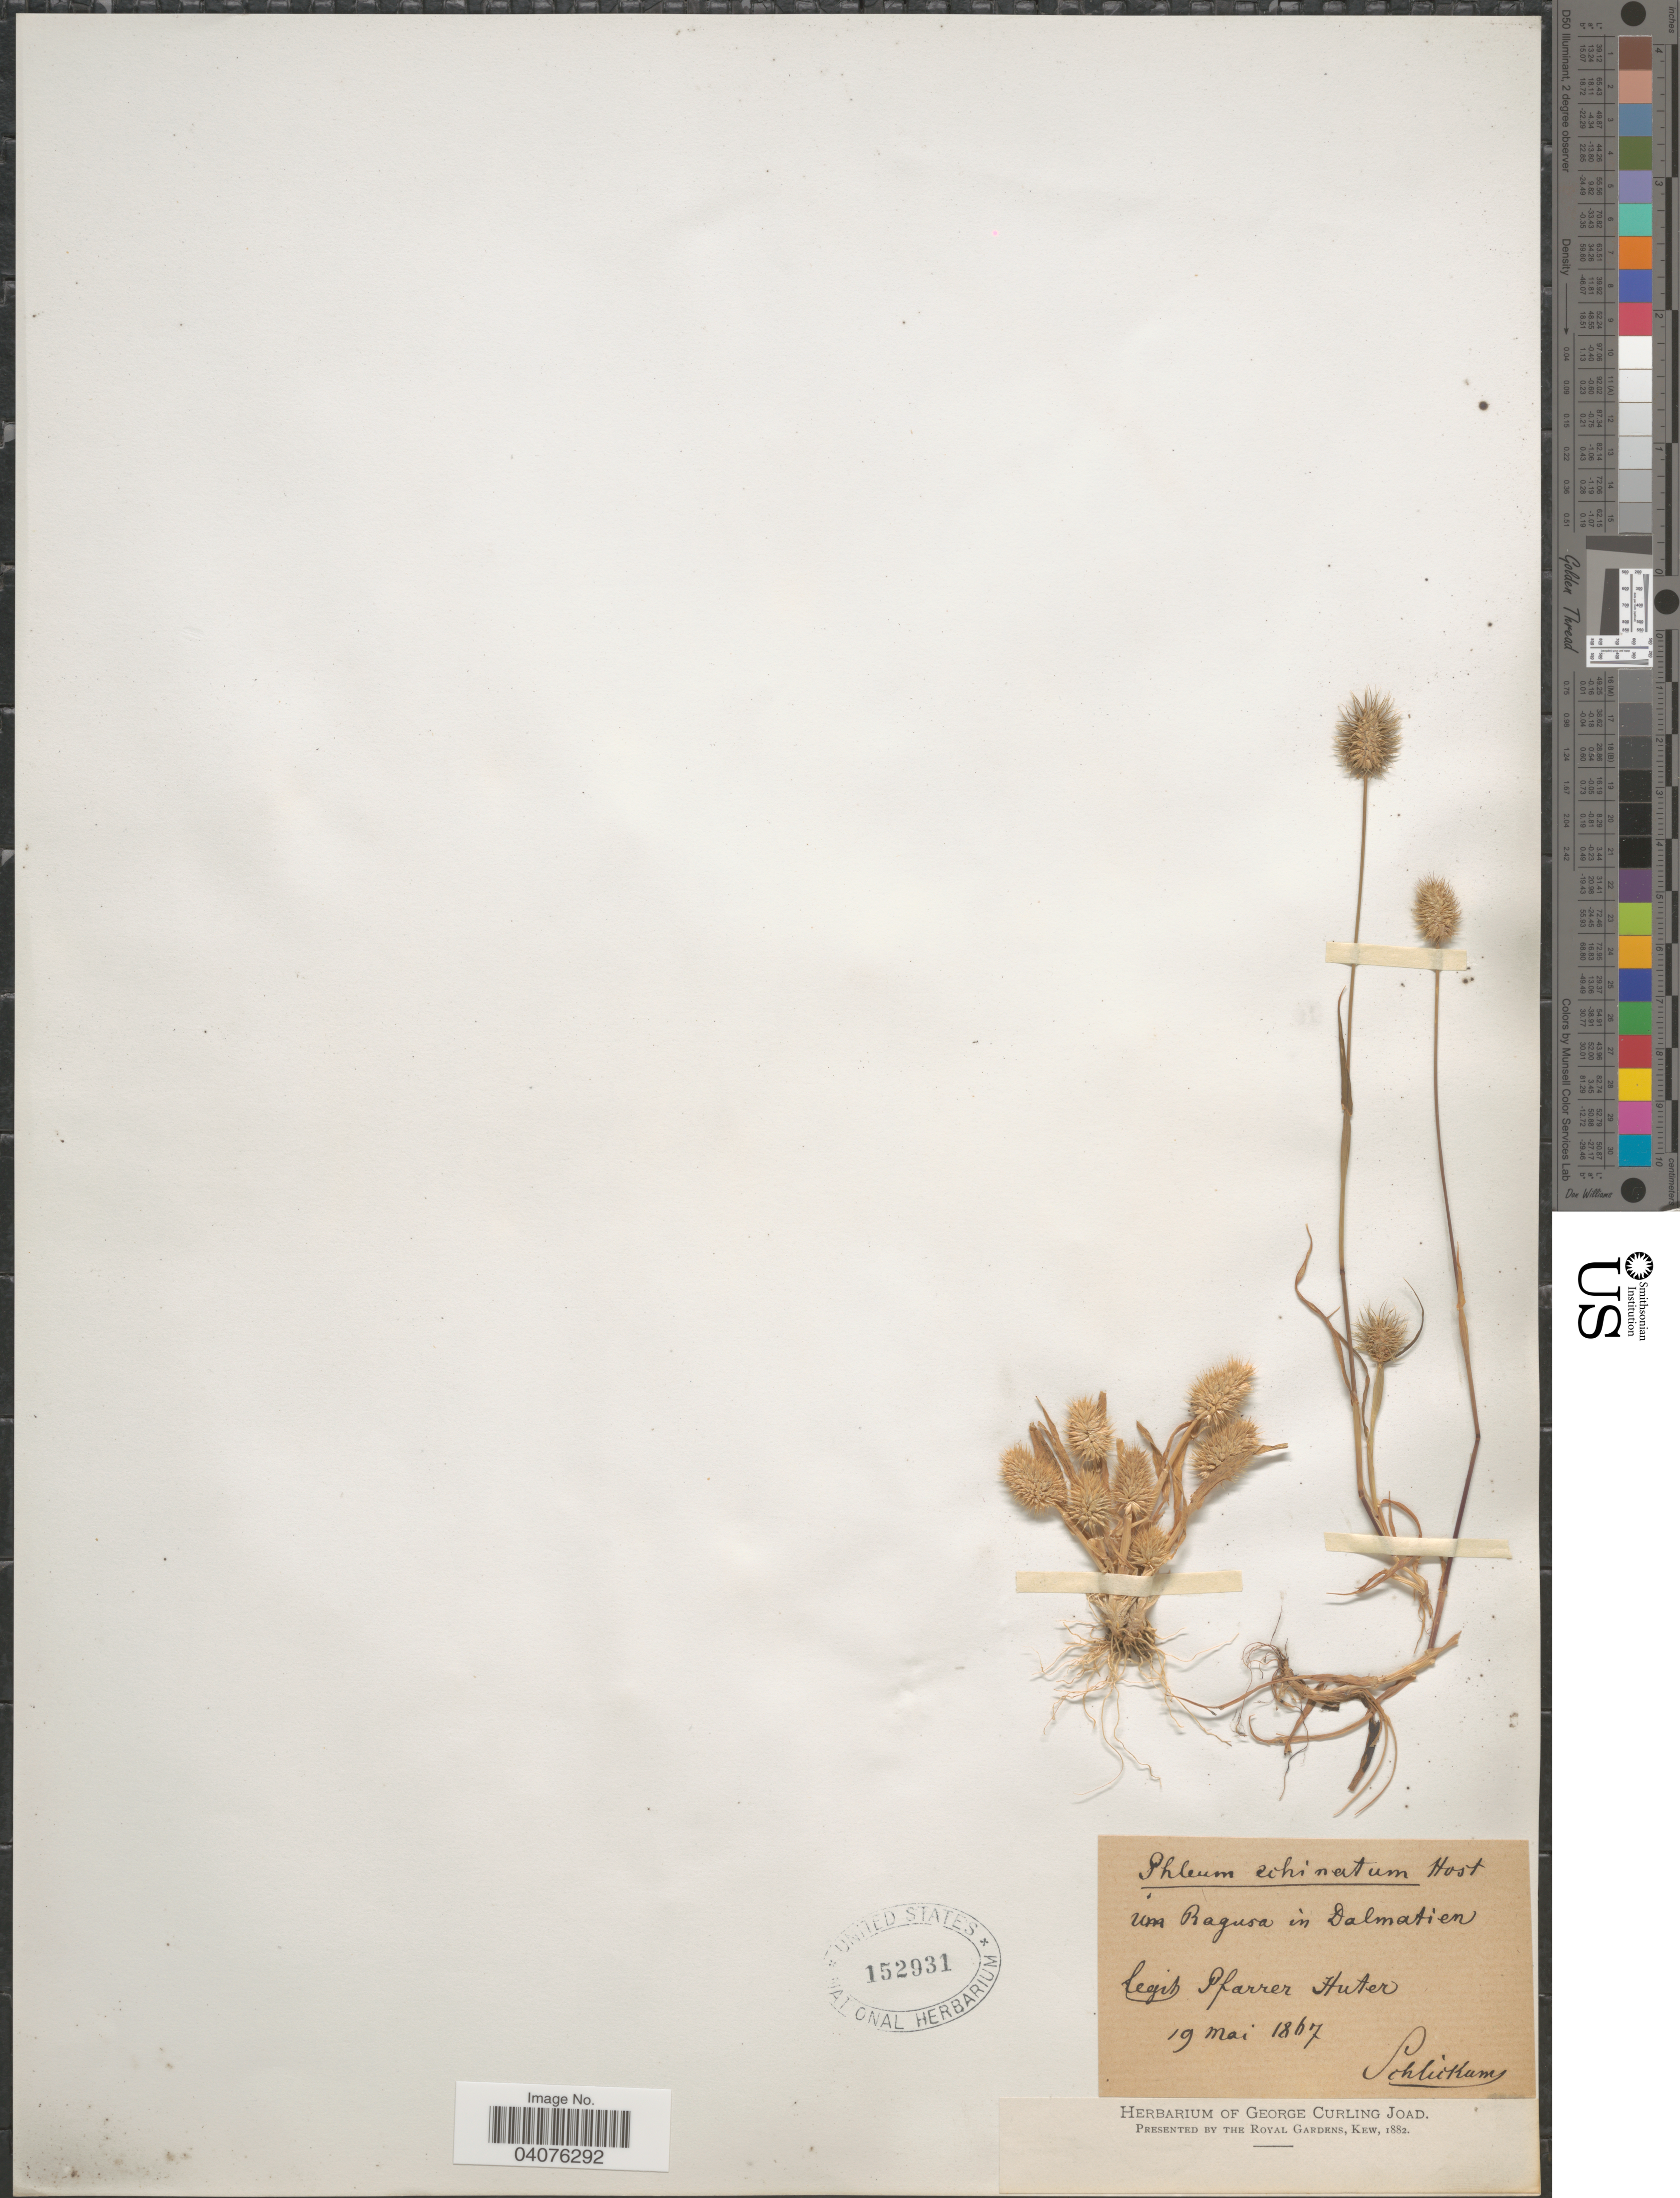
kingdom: Plantae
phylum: Tracheophyta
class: Liliopsida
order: Poales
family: Poaceae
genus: Phleum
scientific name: Phleum echinatum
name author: Host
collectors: P. Huter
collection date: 1867-05-19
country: Croatia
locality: Im Ragusa in Dalmatien.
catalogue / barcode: US 152931